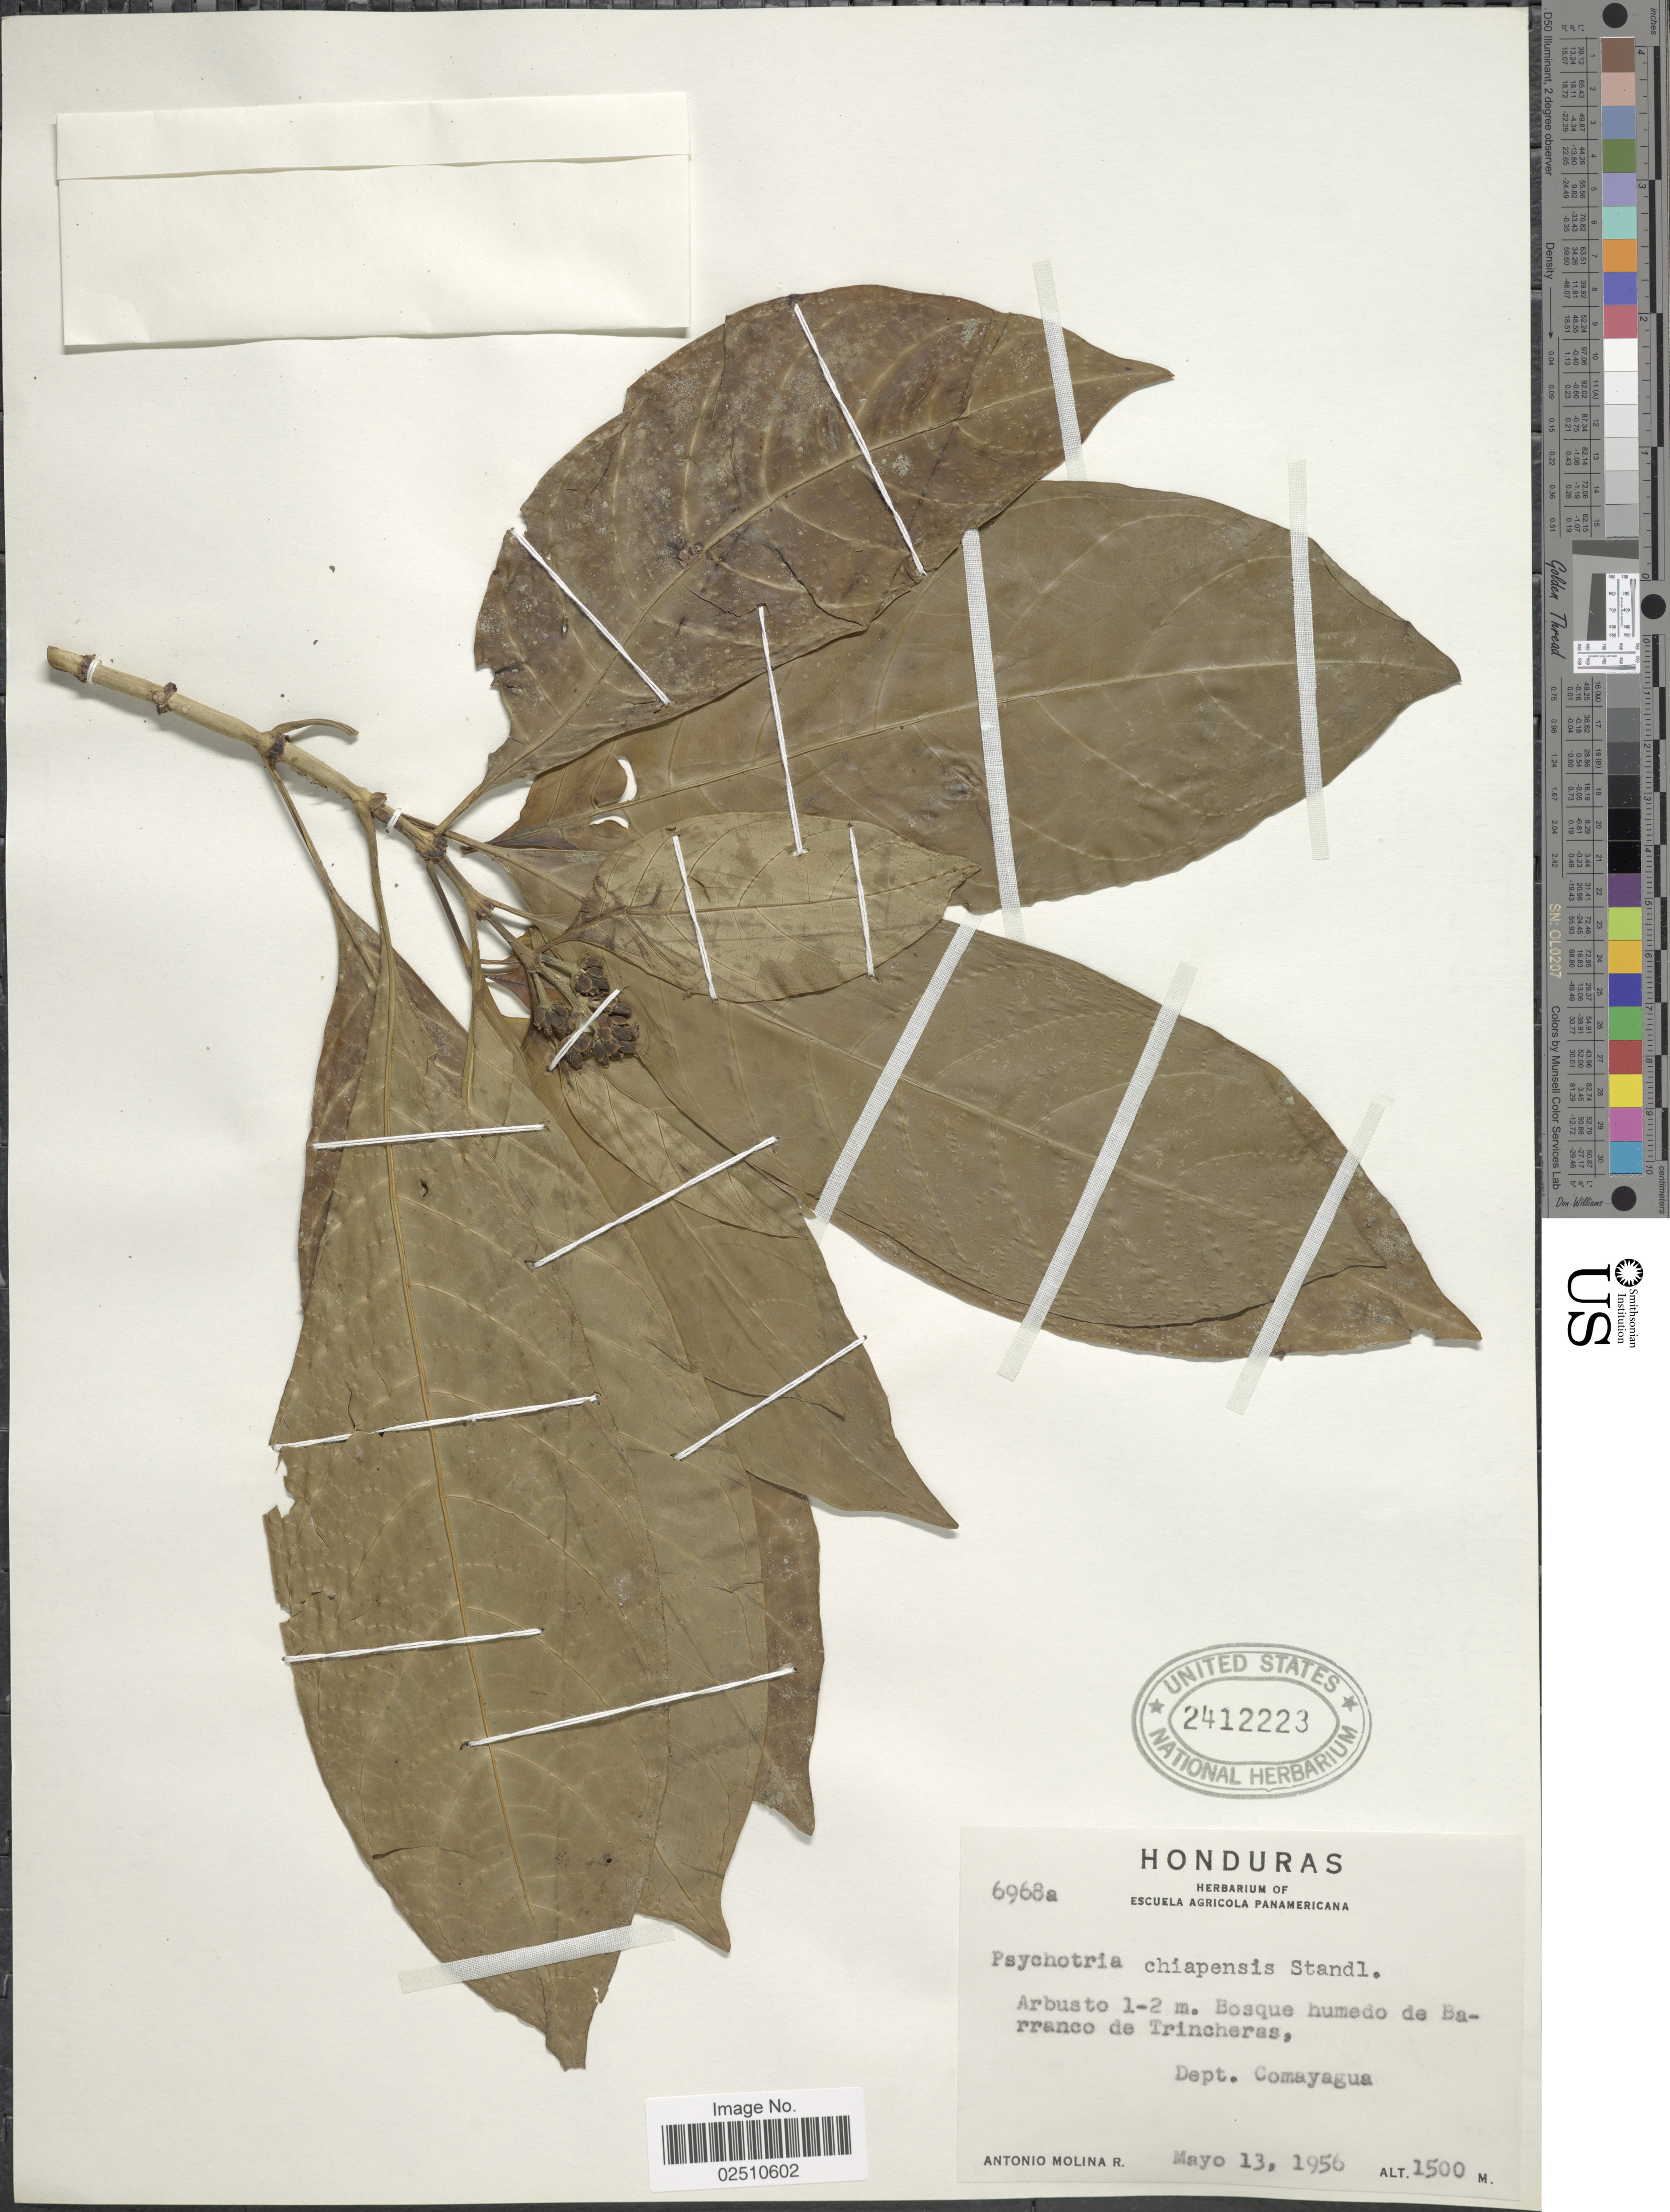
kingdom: Plantae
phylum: Tracheophyta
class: Magnoliopsida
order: Gentianales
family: Rubiaceae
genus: Psychotria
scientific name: Psychotria chiapensis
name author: Standl.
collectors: A. Molina R.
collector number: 6968a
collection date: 1956-05-13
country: Honduras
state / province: Comayagua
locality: Barranco de Trincheras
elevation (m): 1500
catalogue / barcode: US 2412223